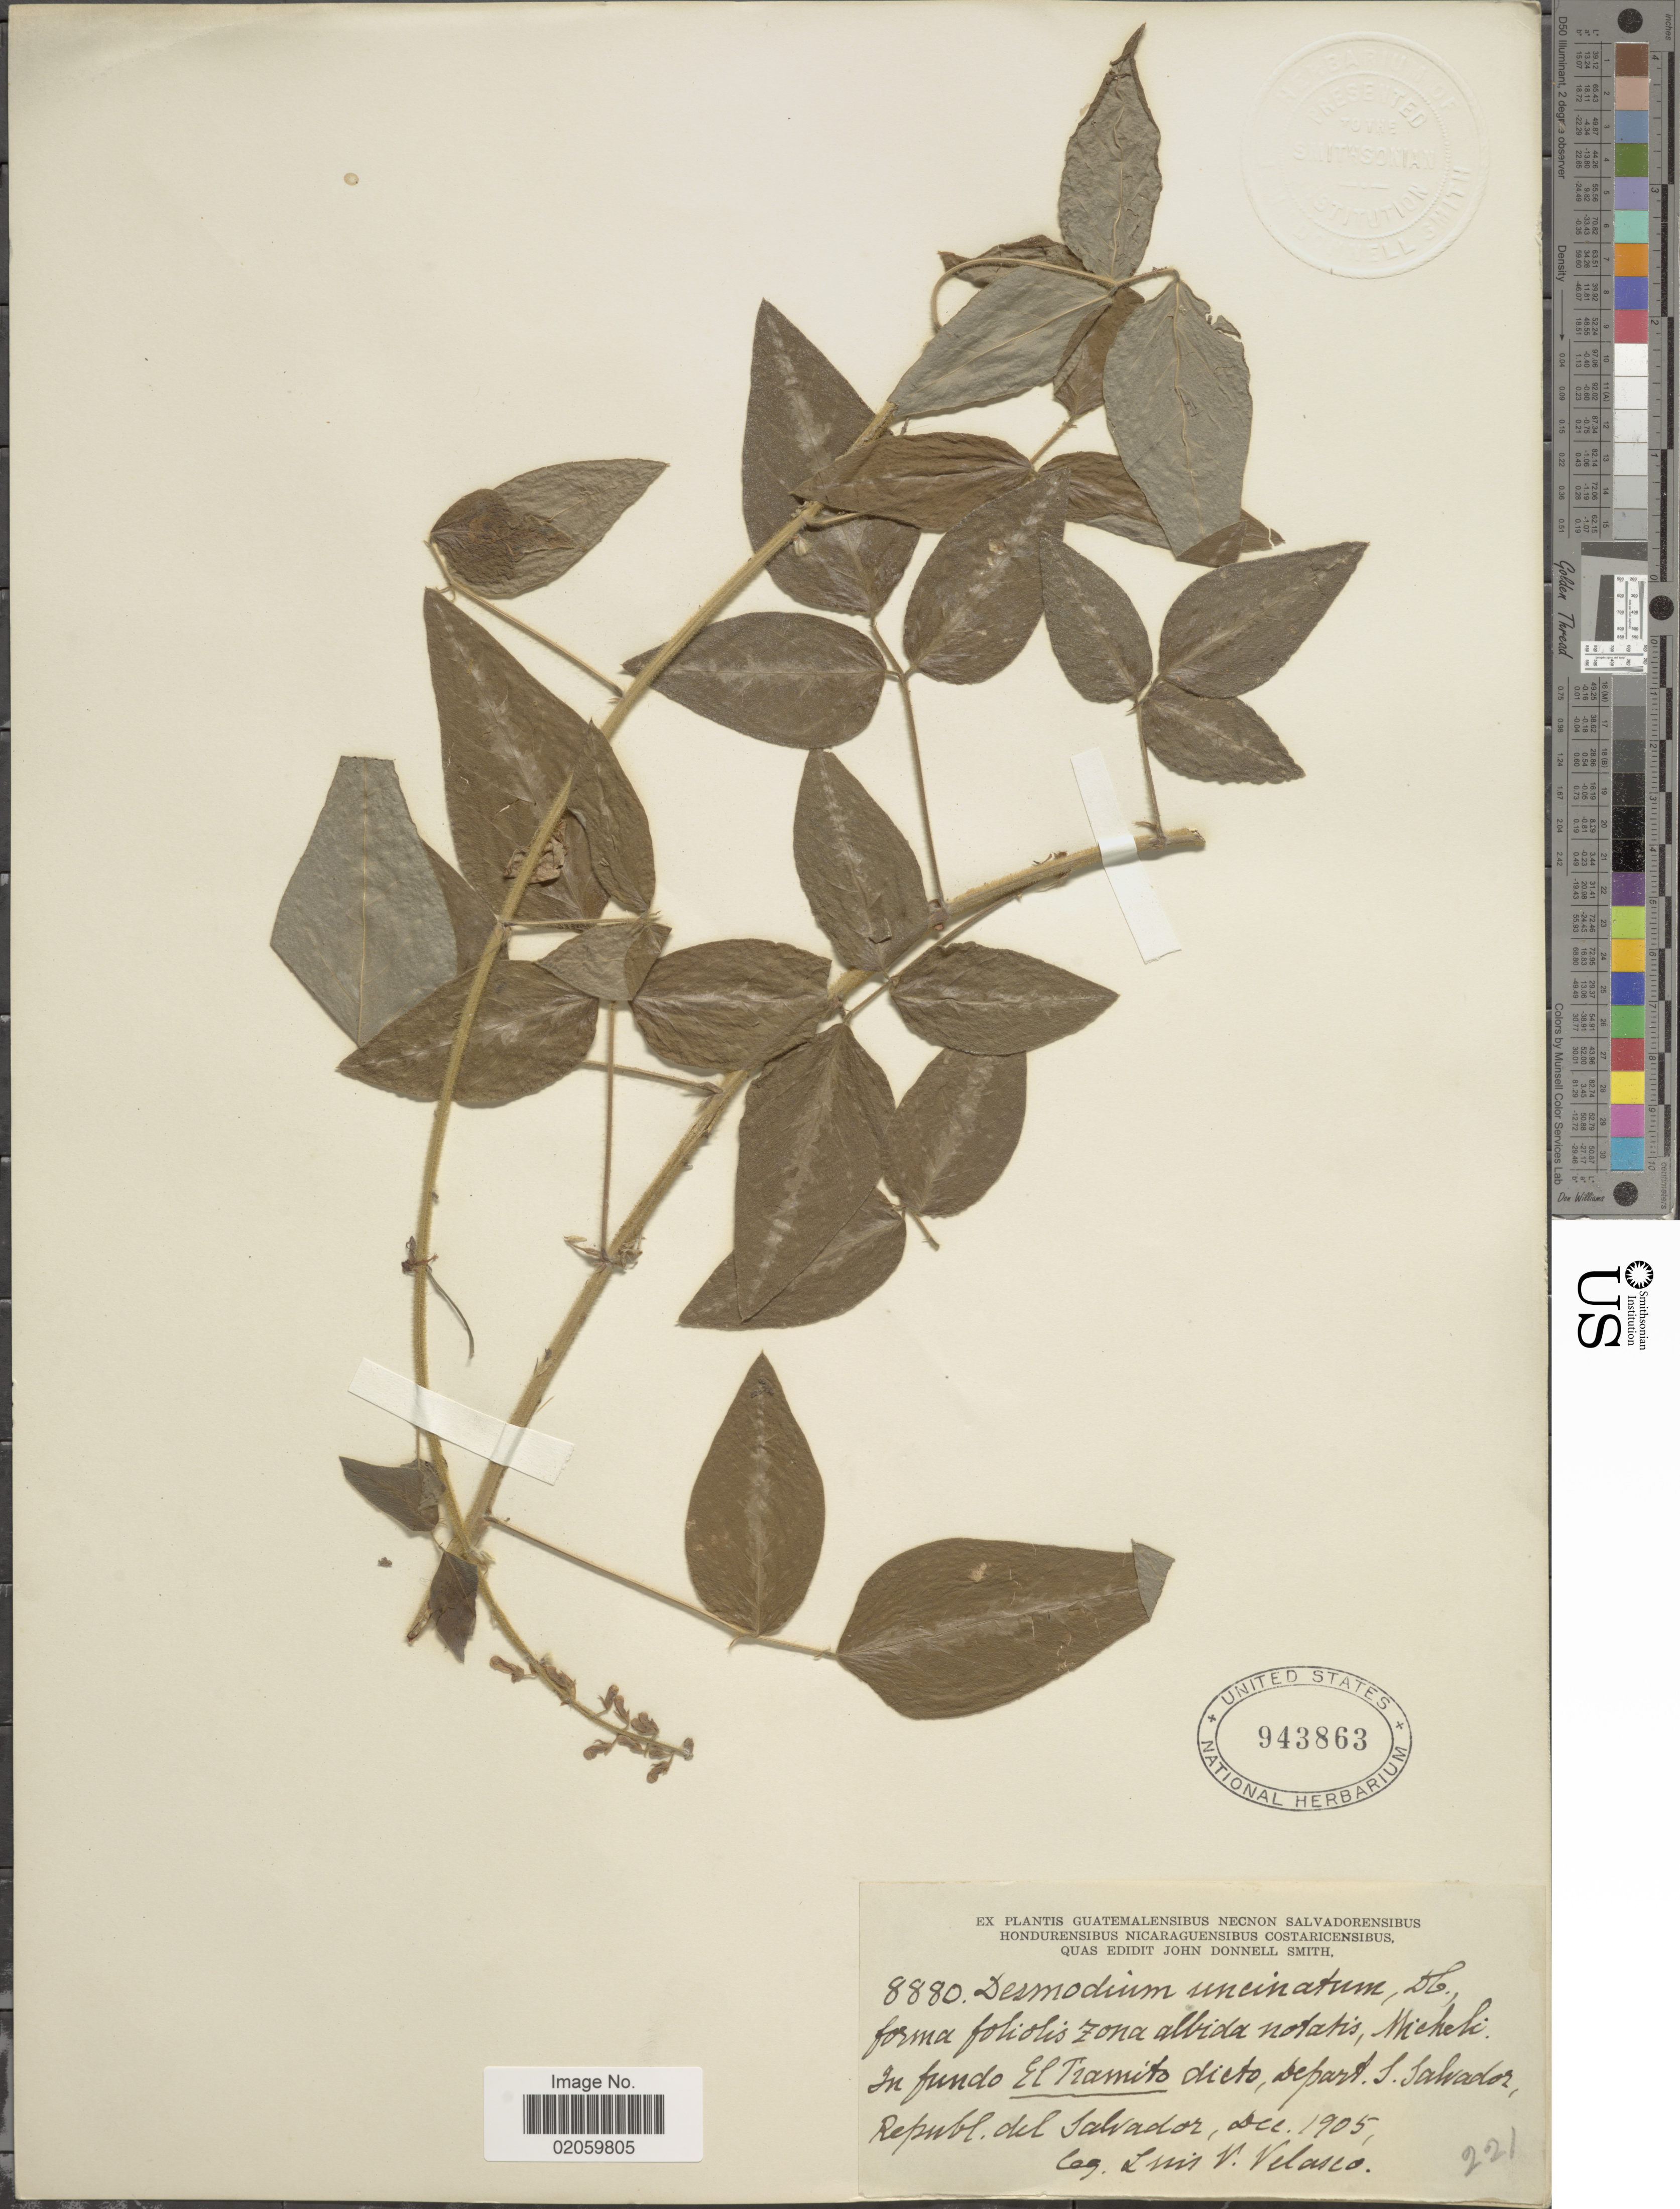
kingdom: Plantae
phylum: Tracheophyta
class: Magnoliopsida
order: Fabales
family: Fabaceae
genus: Desmodium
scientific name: Desmodium intortum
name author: (Mill.) Urb.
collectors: L. Velasco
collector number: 8880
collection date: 1905-12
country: El Salvador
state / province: San Salvador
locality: In fundo El Tramito dicto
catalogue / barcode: US 943863